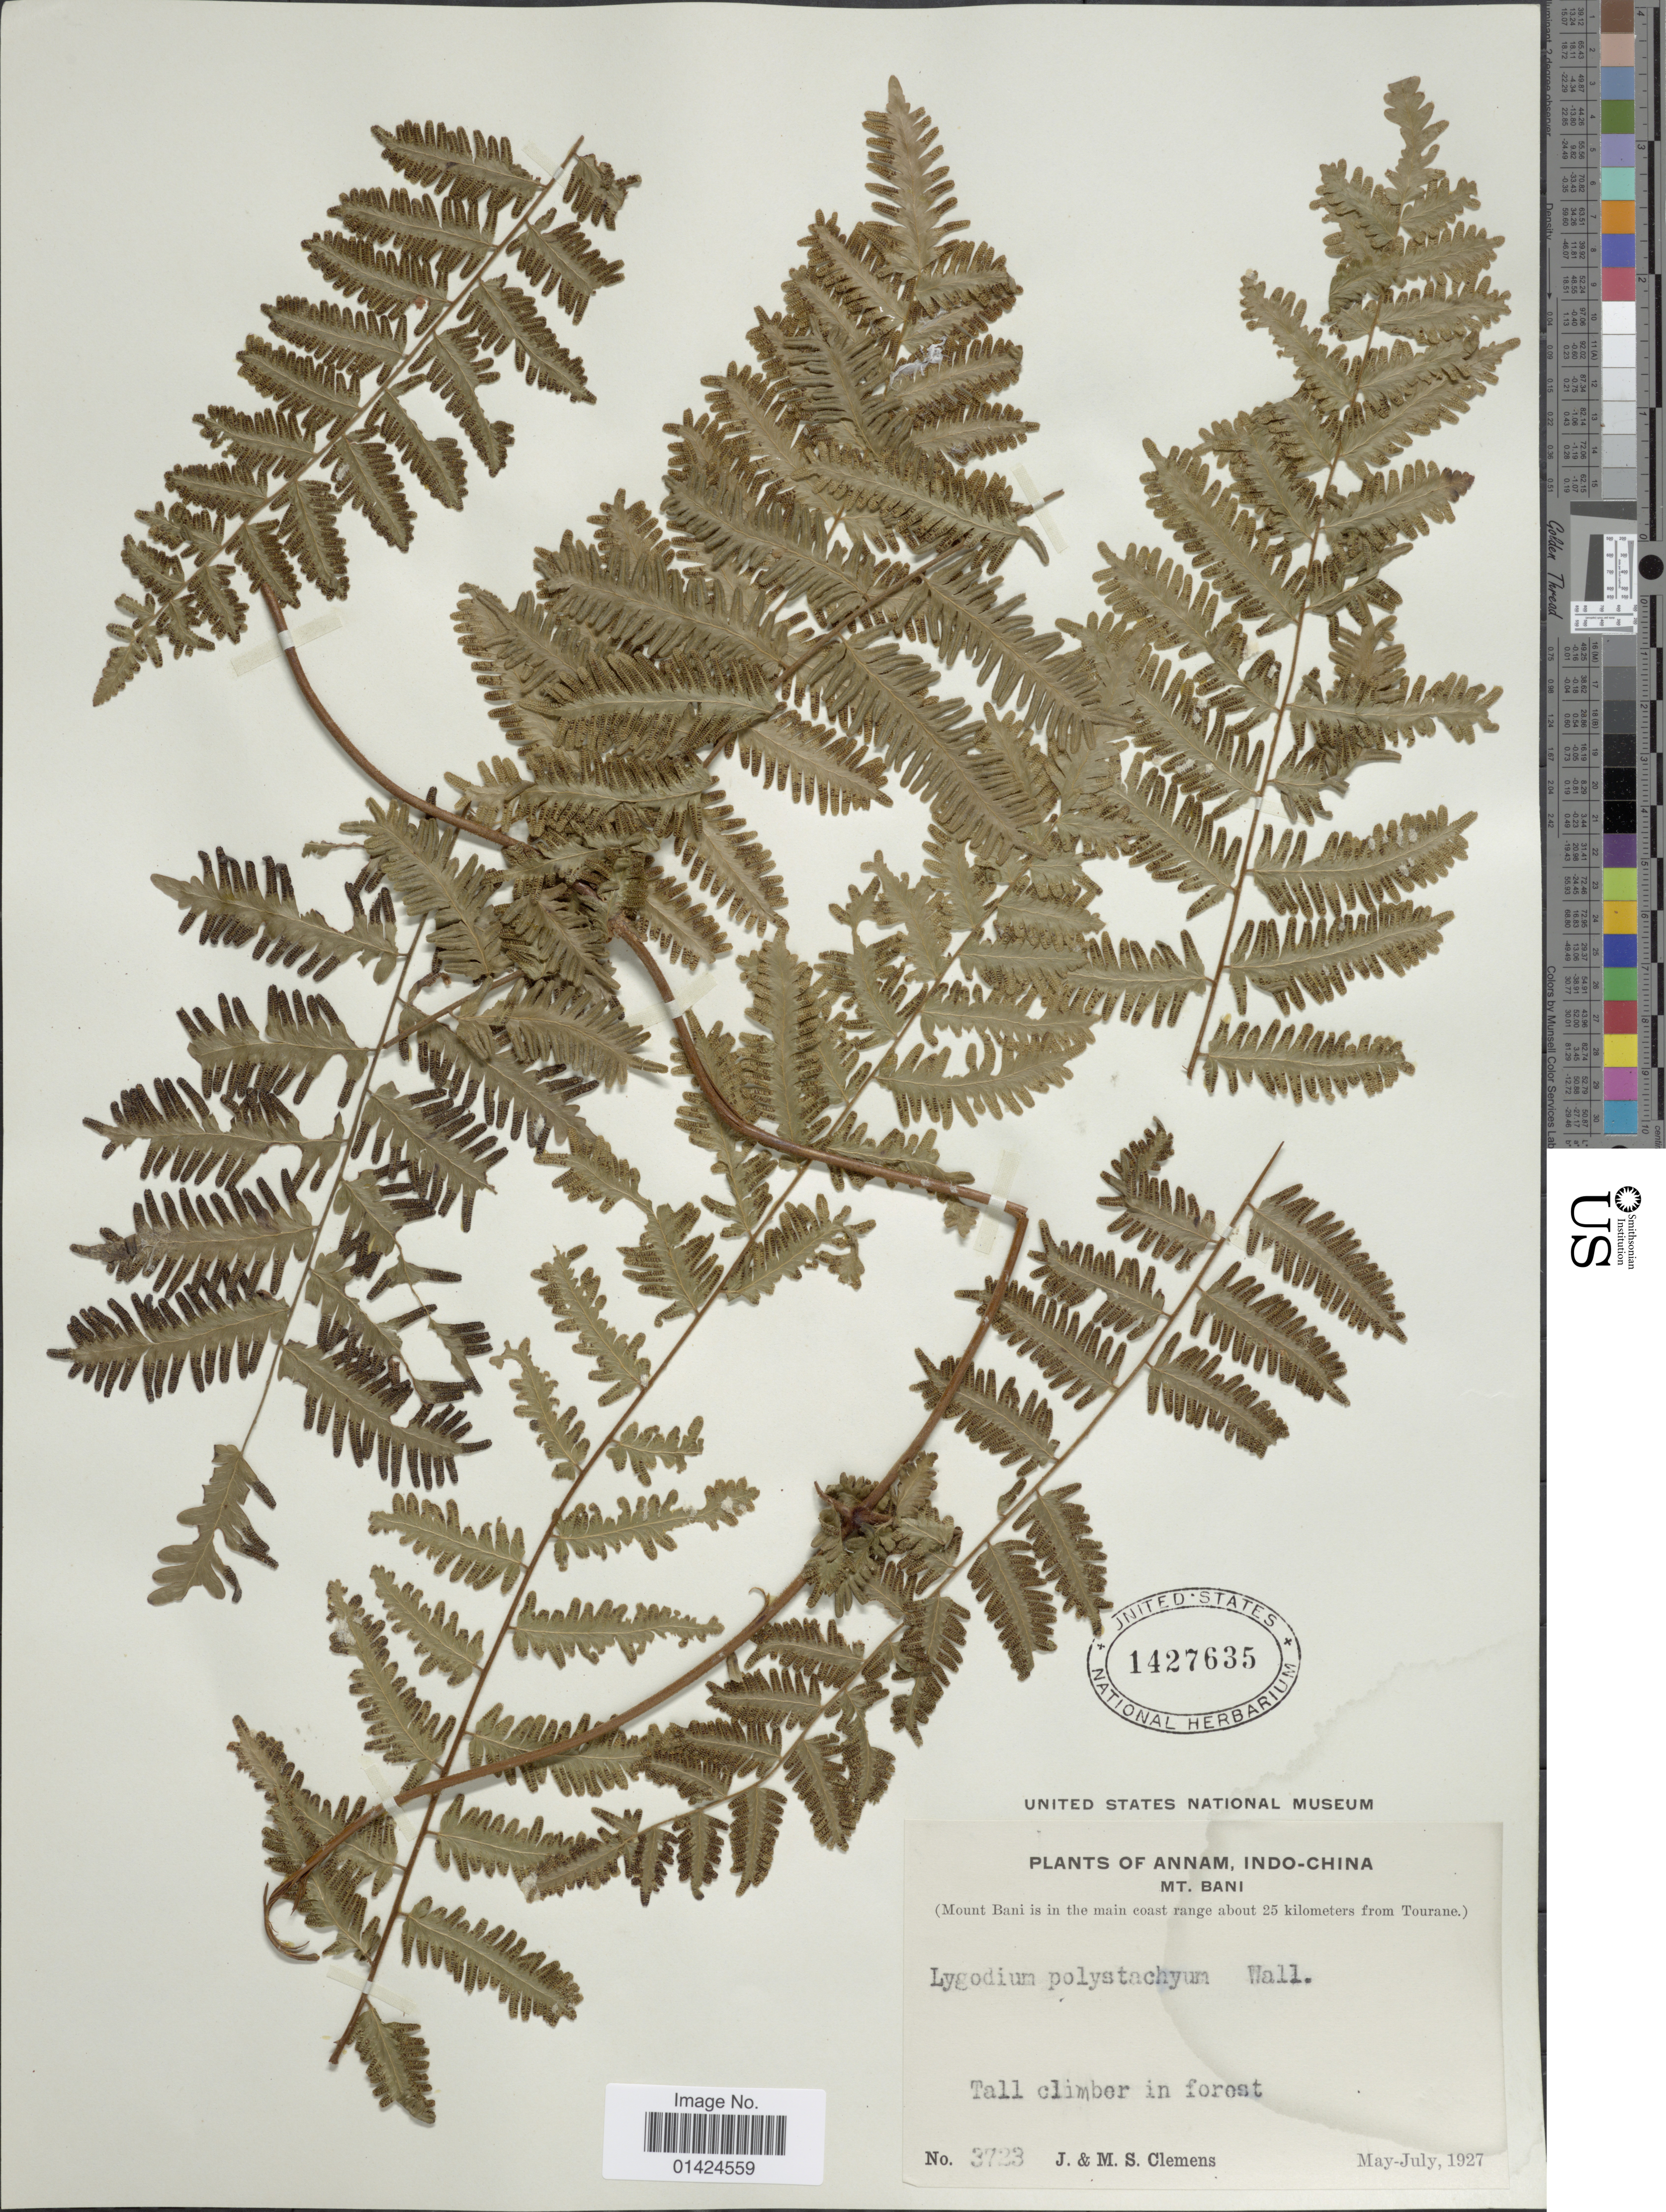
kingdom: Plantae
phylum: Tracheophyta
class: Polypodiopsida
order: Schizaeales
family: Lygodiaceae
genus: Lygodium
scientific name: Lygodium polystachyum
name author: Wall. ex T. Moore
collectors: J. Clemens & M. S. Clemens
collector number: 3723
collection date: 1927-05/1927-07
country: Vietnam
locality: Annam, Indo-China, Mt. Bani. (Mount Bani is in the main coast range about 25 km. from Tourane.).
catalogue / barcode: US 1427635